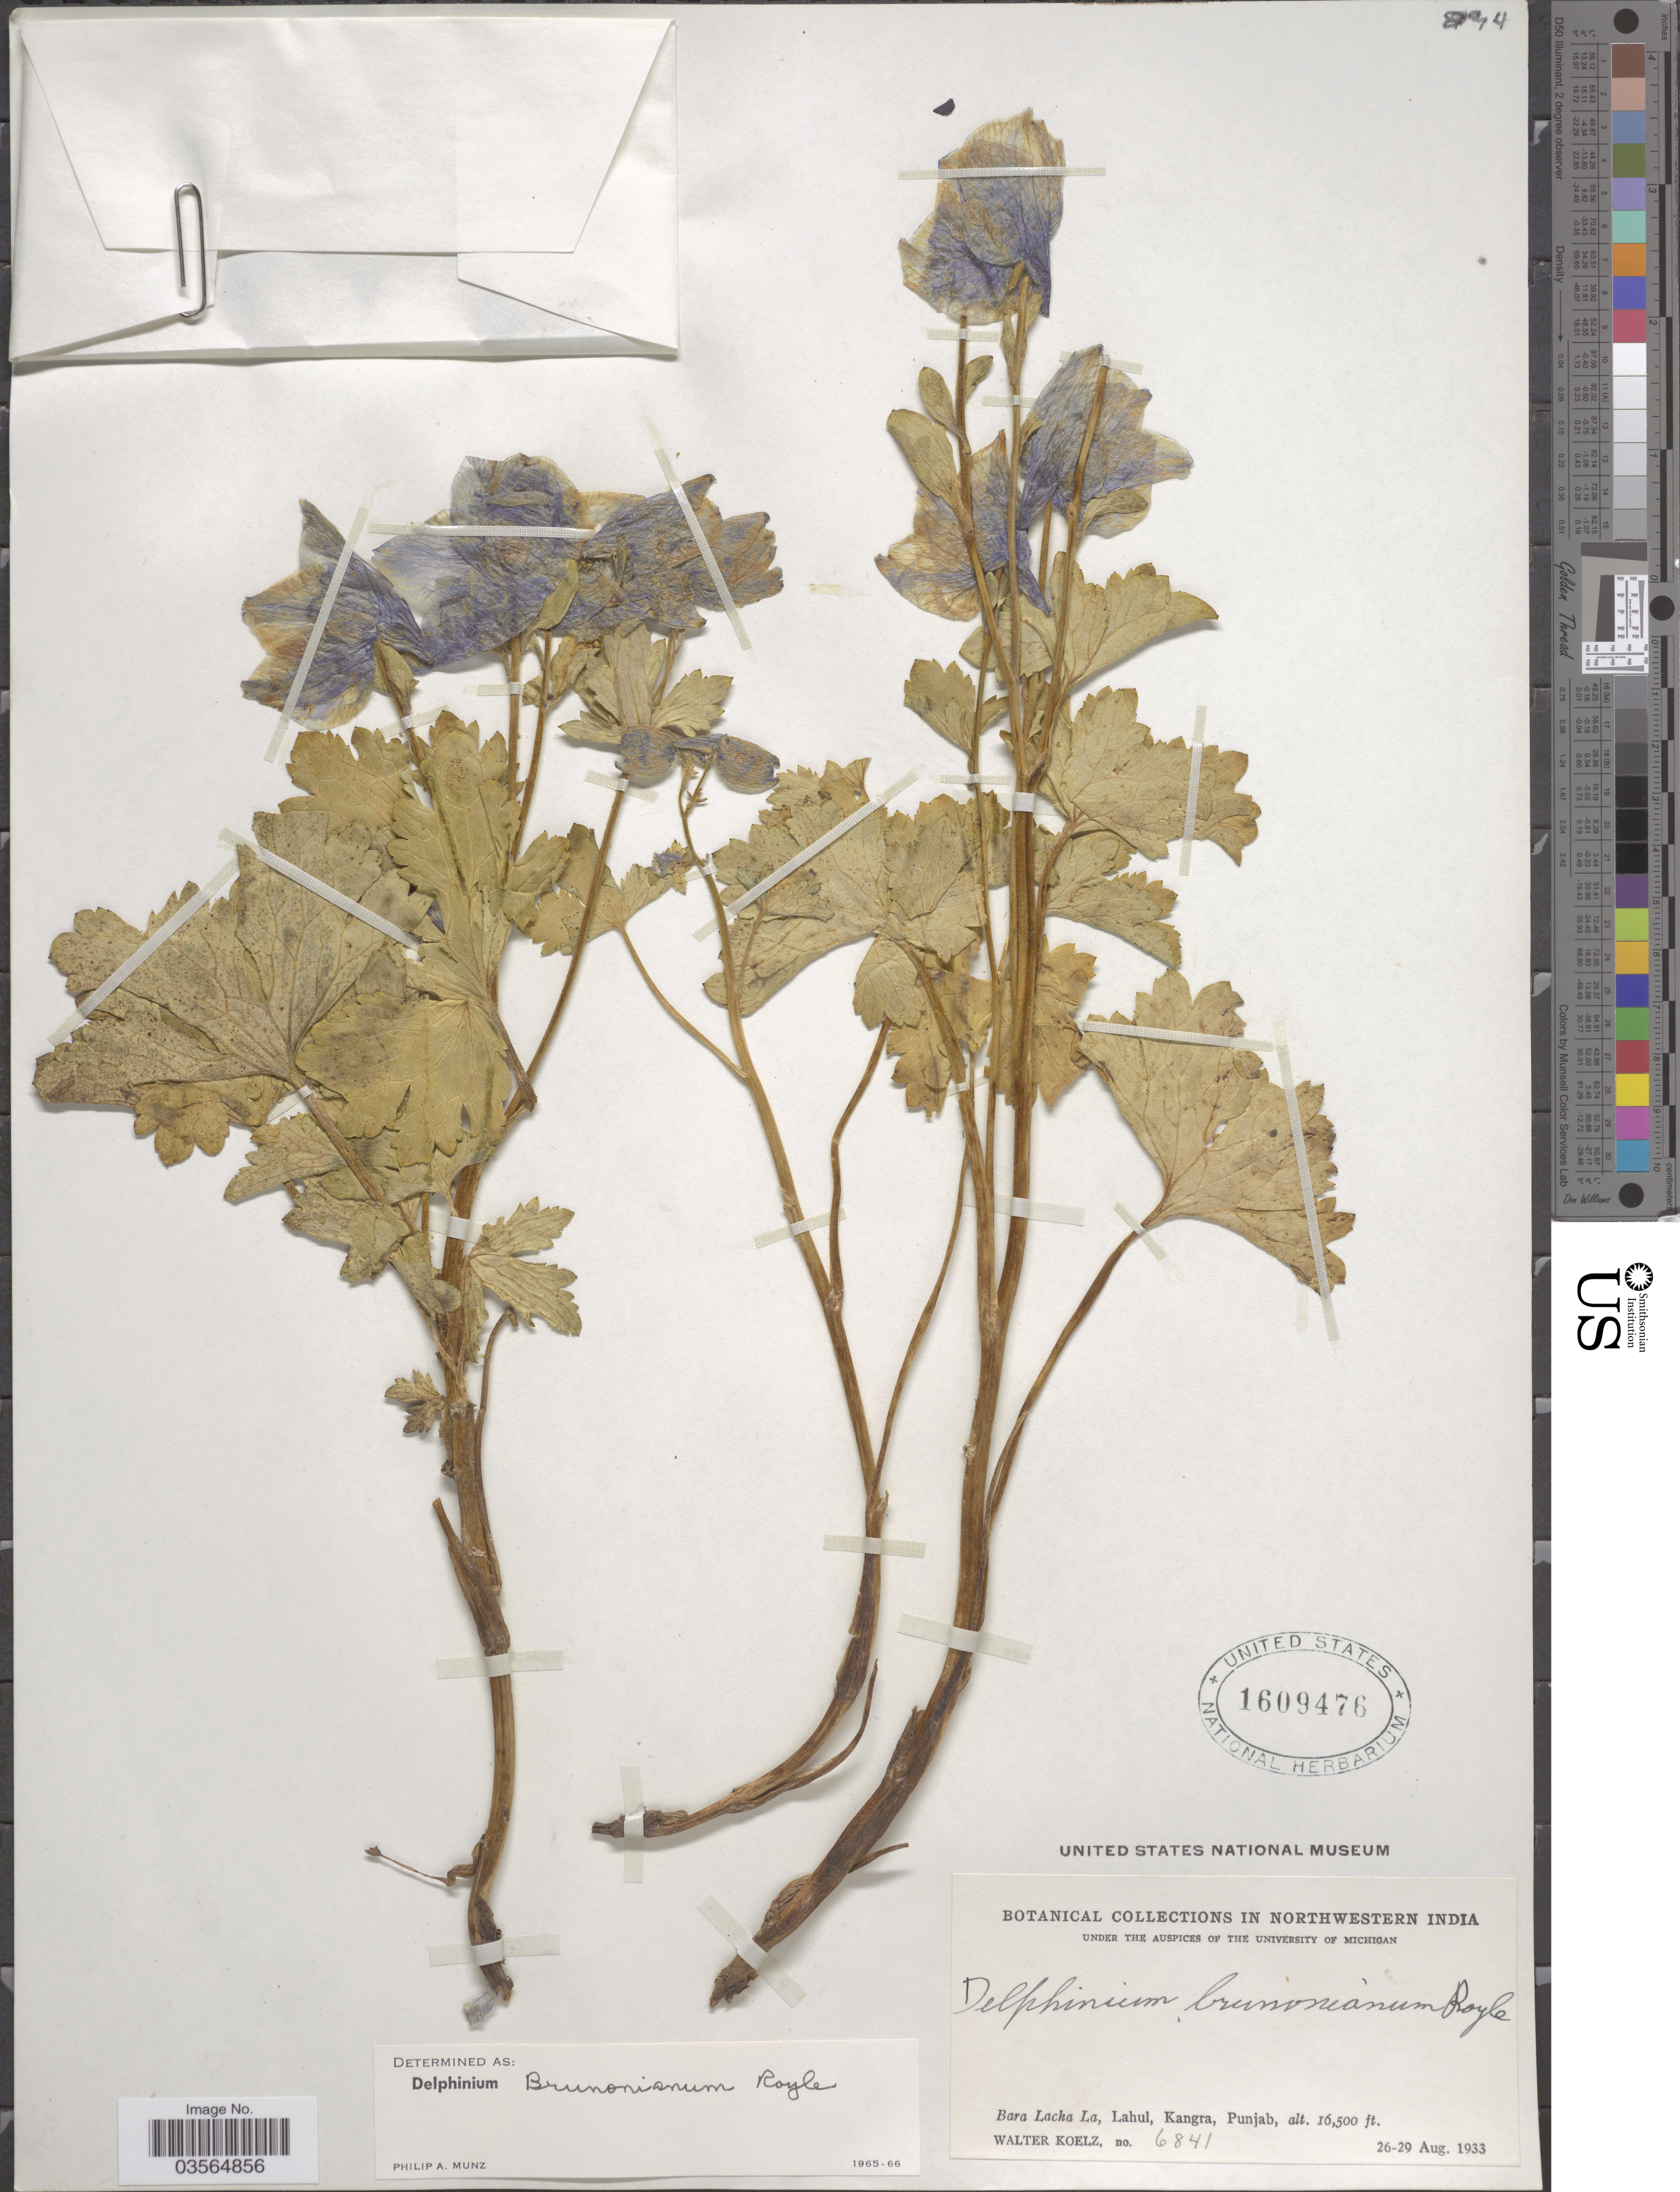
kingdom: Plantae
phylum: Tracheophyta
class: Magnoliopsida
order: Ranunculales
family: Ranunculaceae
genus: Delphinium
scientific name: Delphinium brunonianum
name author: Royle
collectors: W. N. Koelz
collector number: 6841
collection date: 1933-08-26/1933-08-29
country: India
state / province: Punjab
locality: Northwestern India. Bara Lacha La, Lahul, Kangra.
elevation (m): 5029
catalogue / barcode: US 1609476